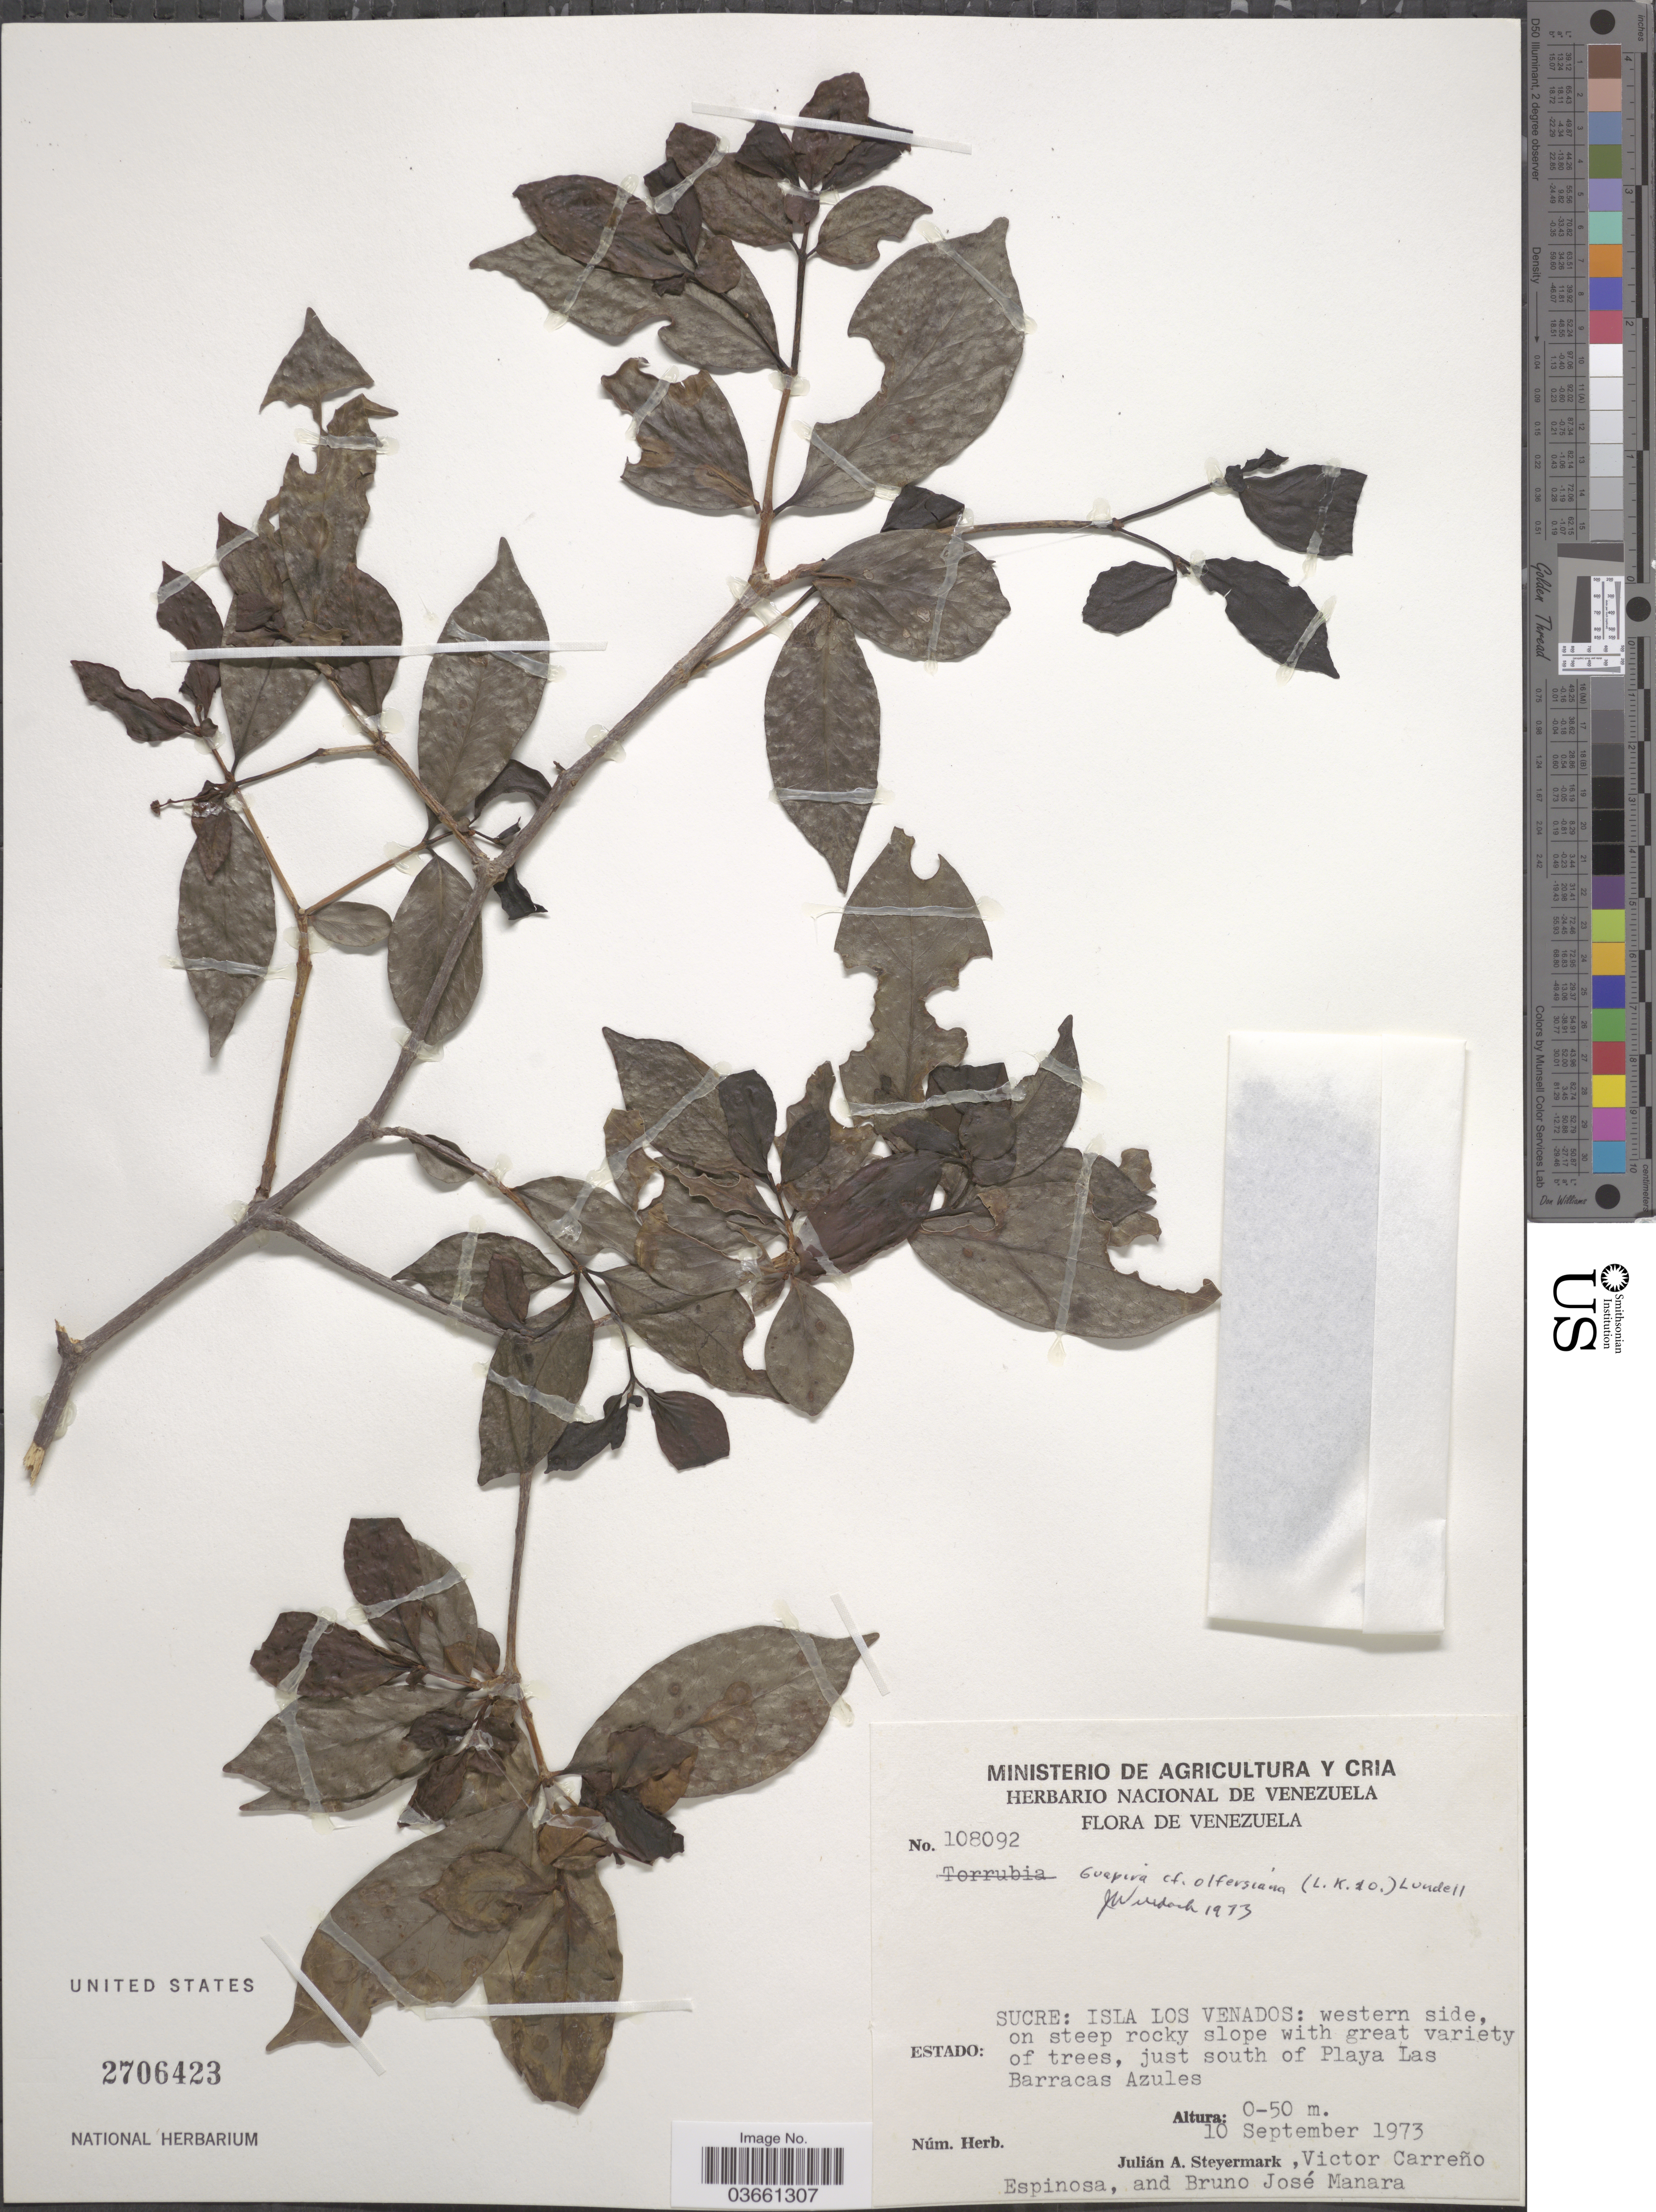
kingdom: Plantae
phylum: Tracheophyta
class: Magnoliopsida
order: Caryophyllales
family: Nyctaginaceae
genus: Guapira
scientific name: Guapira fragrans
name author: (Dum. Cours.) Little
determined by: Steyermark, Julian A., (VEN)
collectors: J. Steyermark, V. Carreño E. & B. Manara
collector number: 108092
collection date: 1973-09-10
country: Venezuela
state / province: Sucre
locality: Isla Los Venados: western side, on steep rocky slope with great variety of trees, just south of Playa Las Barracas Azules.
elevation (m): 0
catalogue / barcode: US 2706423